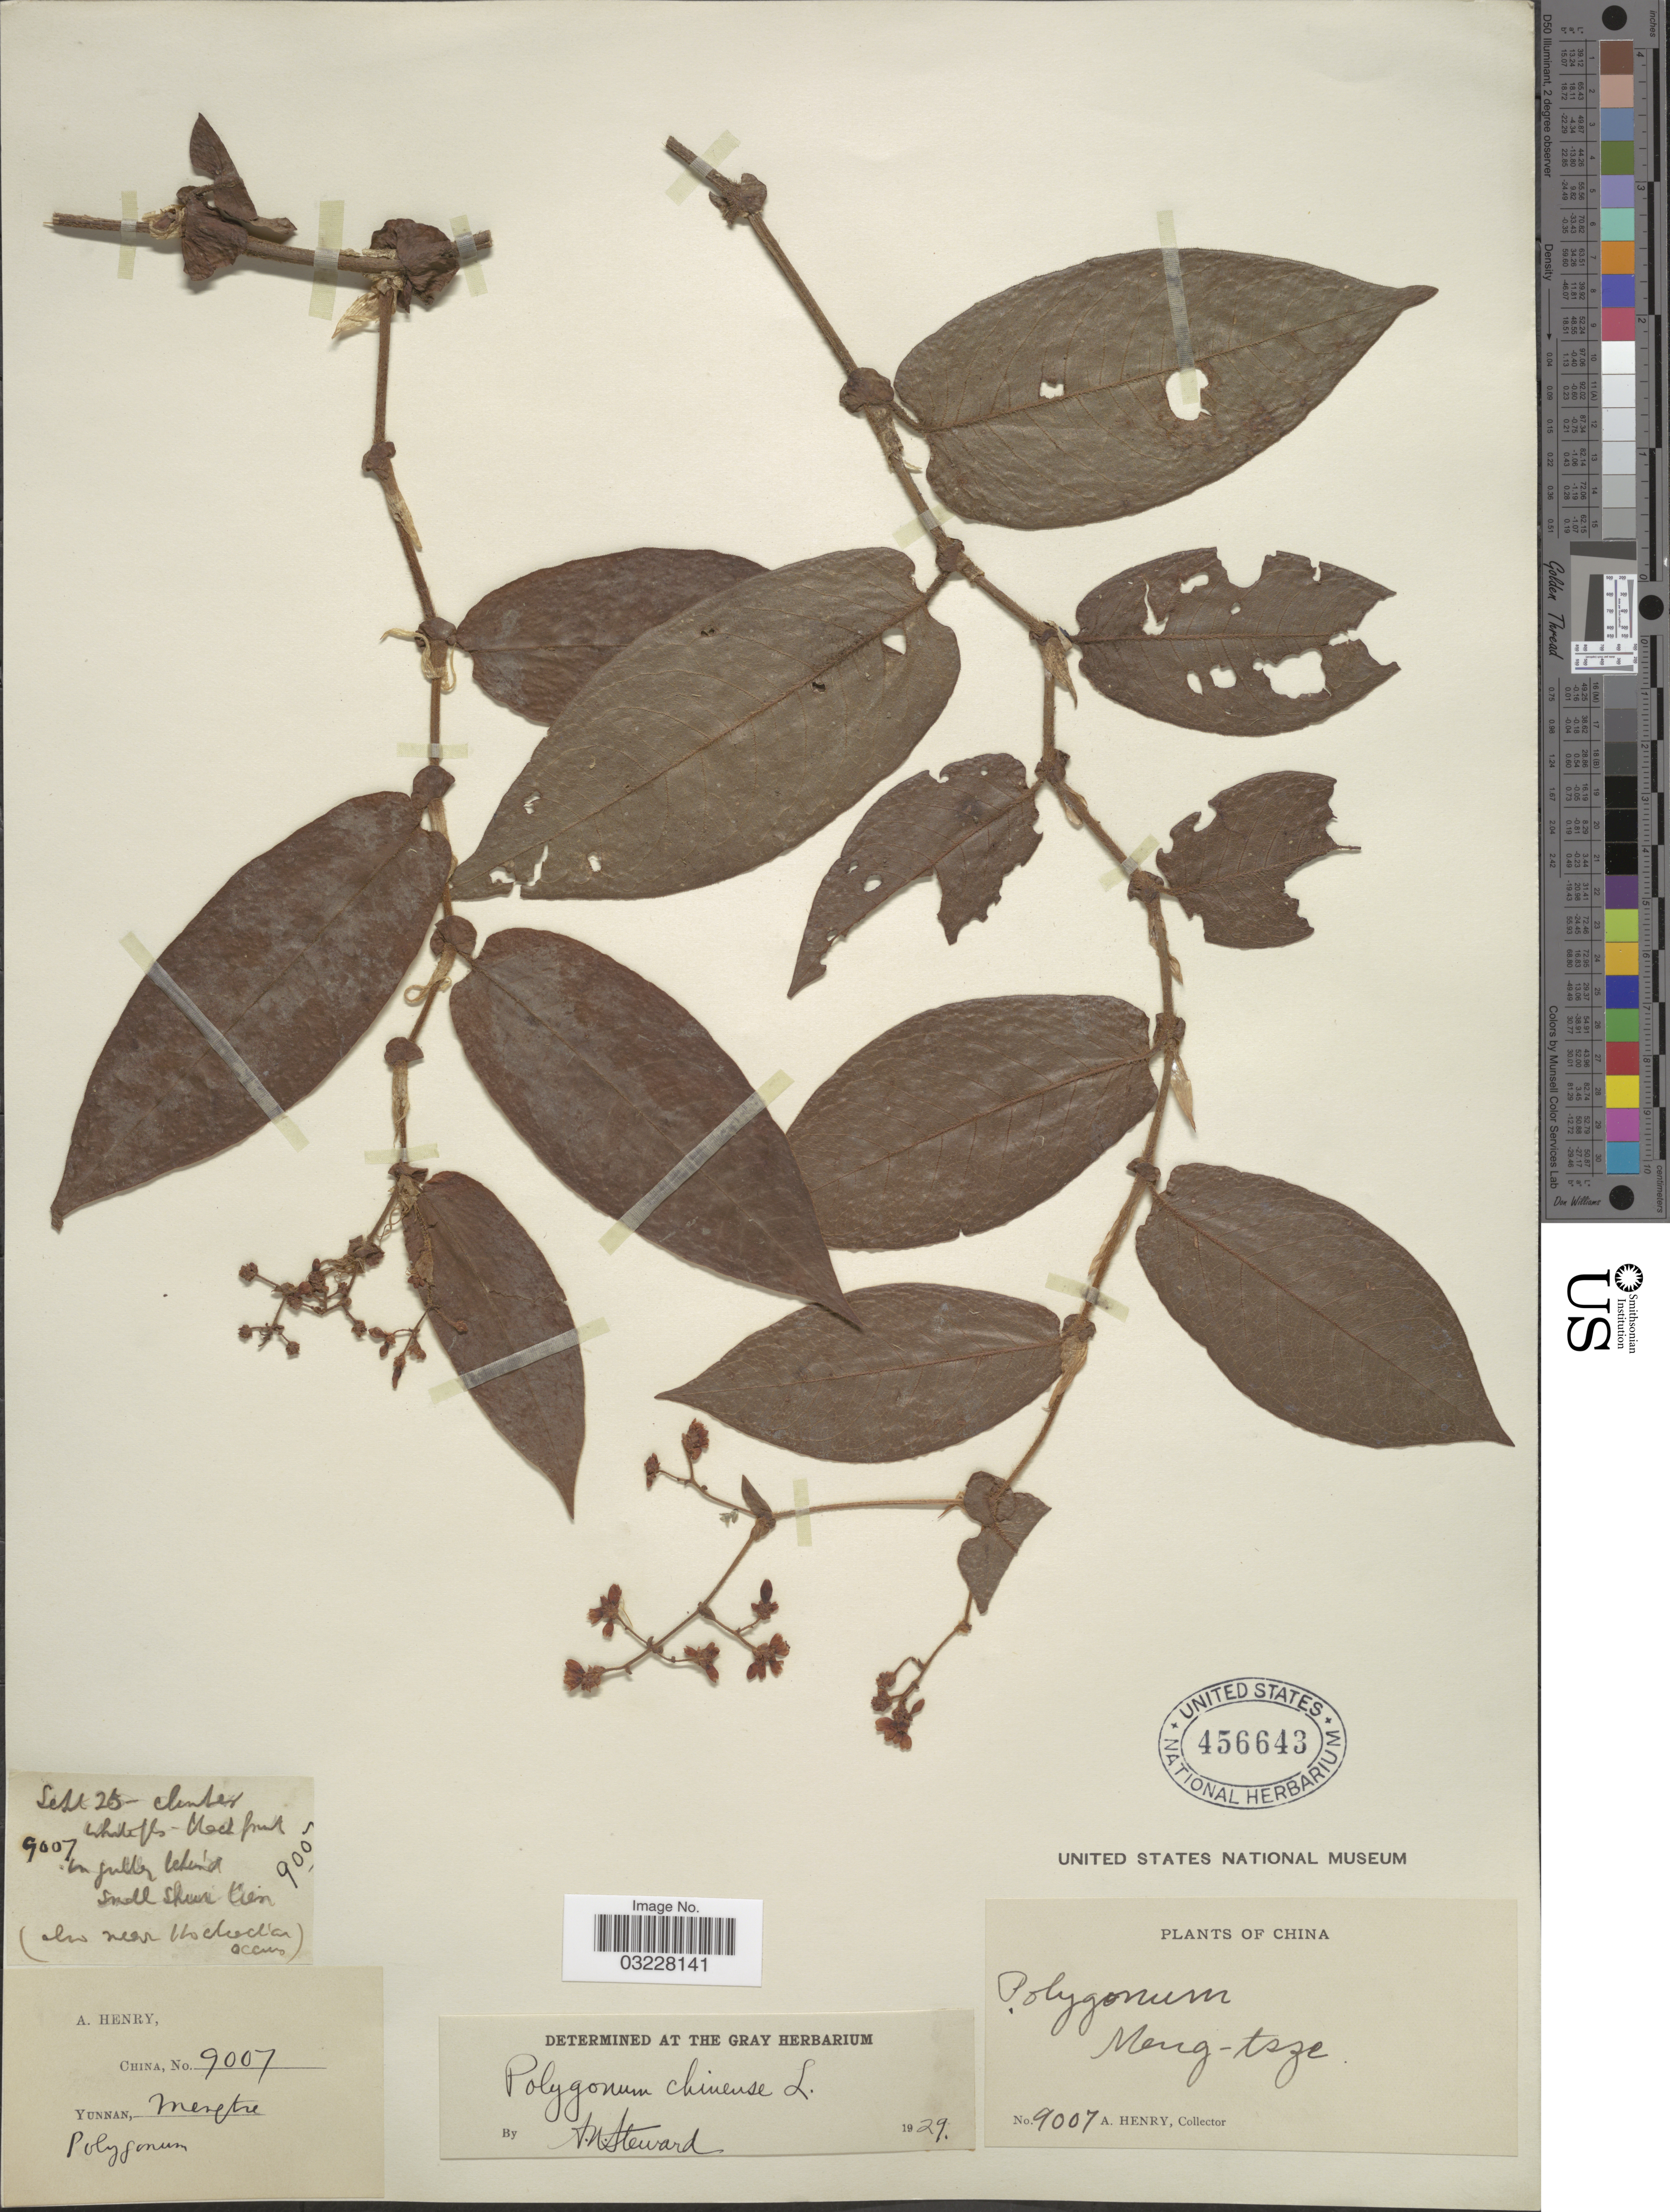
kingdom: Plantae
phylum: Tracheophyta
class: Magnoliopsida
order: Caryophyllales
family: Polygonaceae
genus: Polygonum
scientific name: Polygonum chinense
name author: L.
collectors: A. Henry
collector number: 9007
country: China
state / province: Yunnan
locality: Meng-tsze. [illegible text].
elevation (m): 274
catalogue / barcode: US 456643